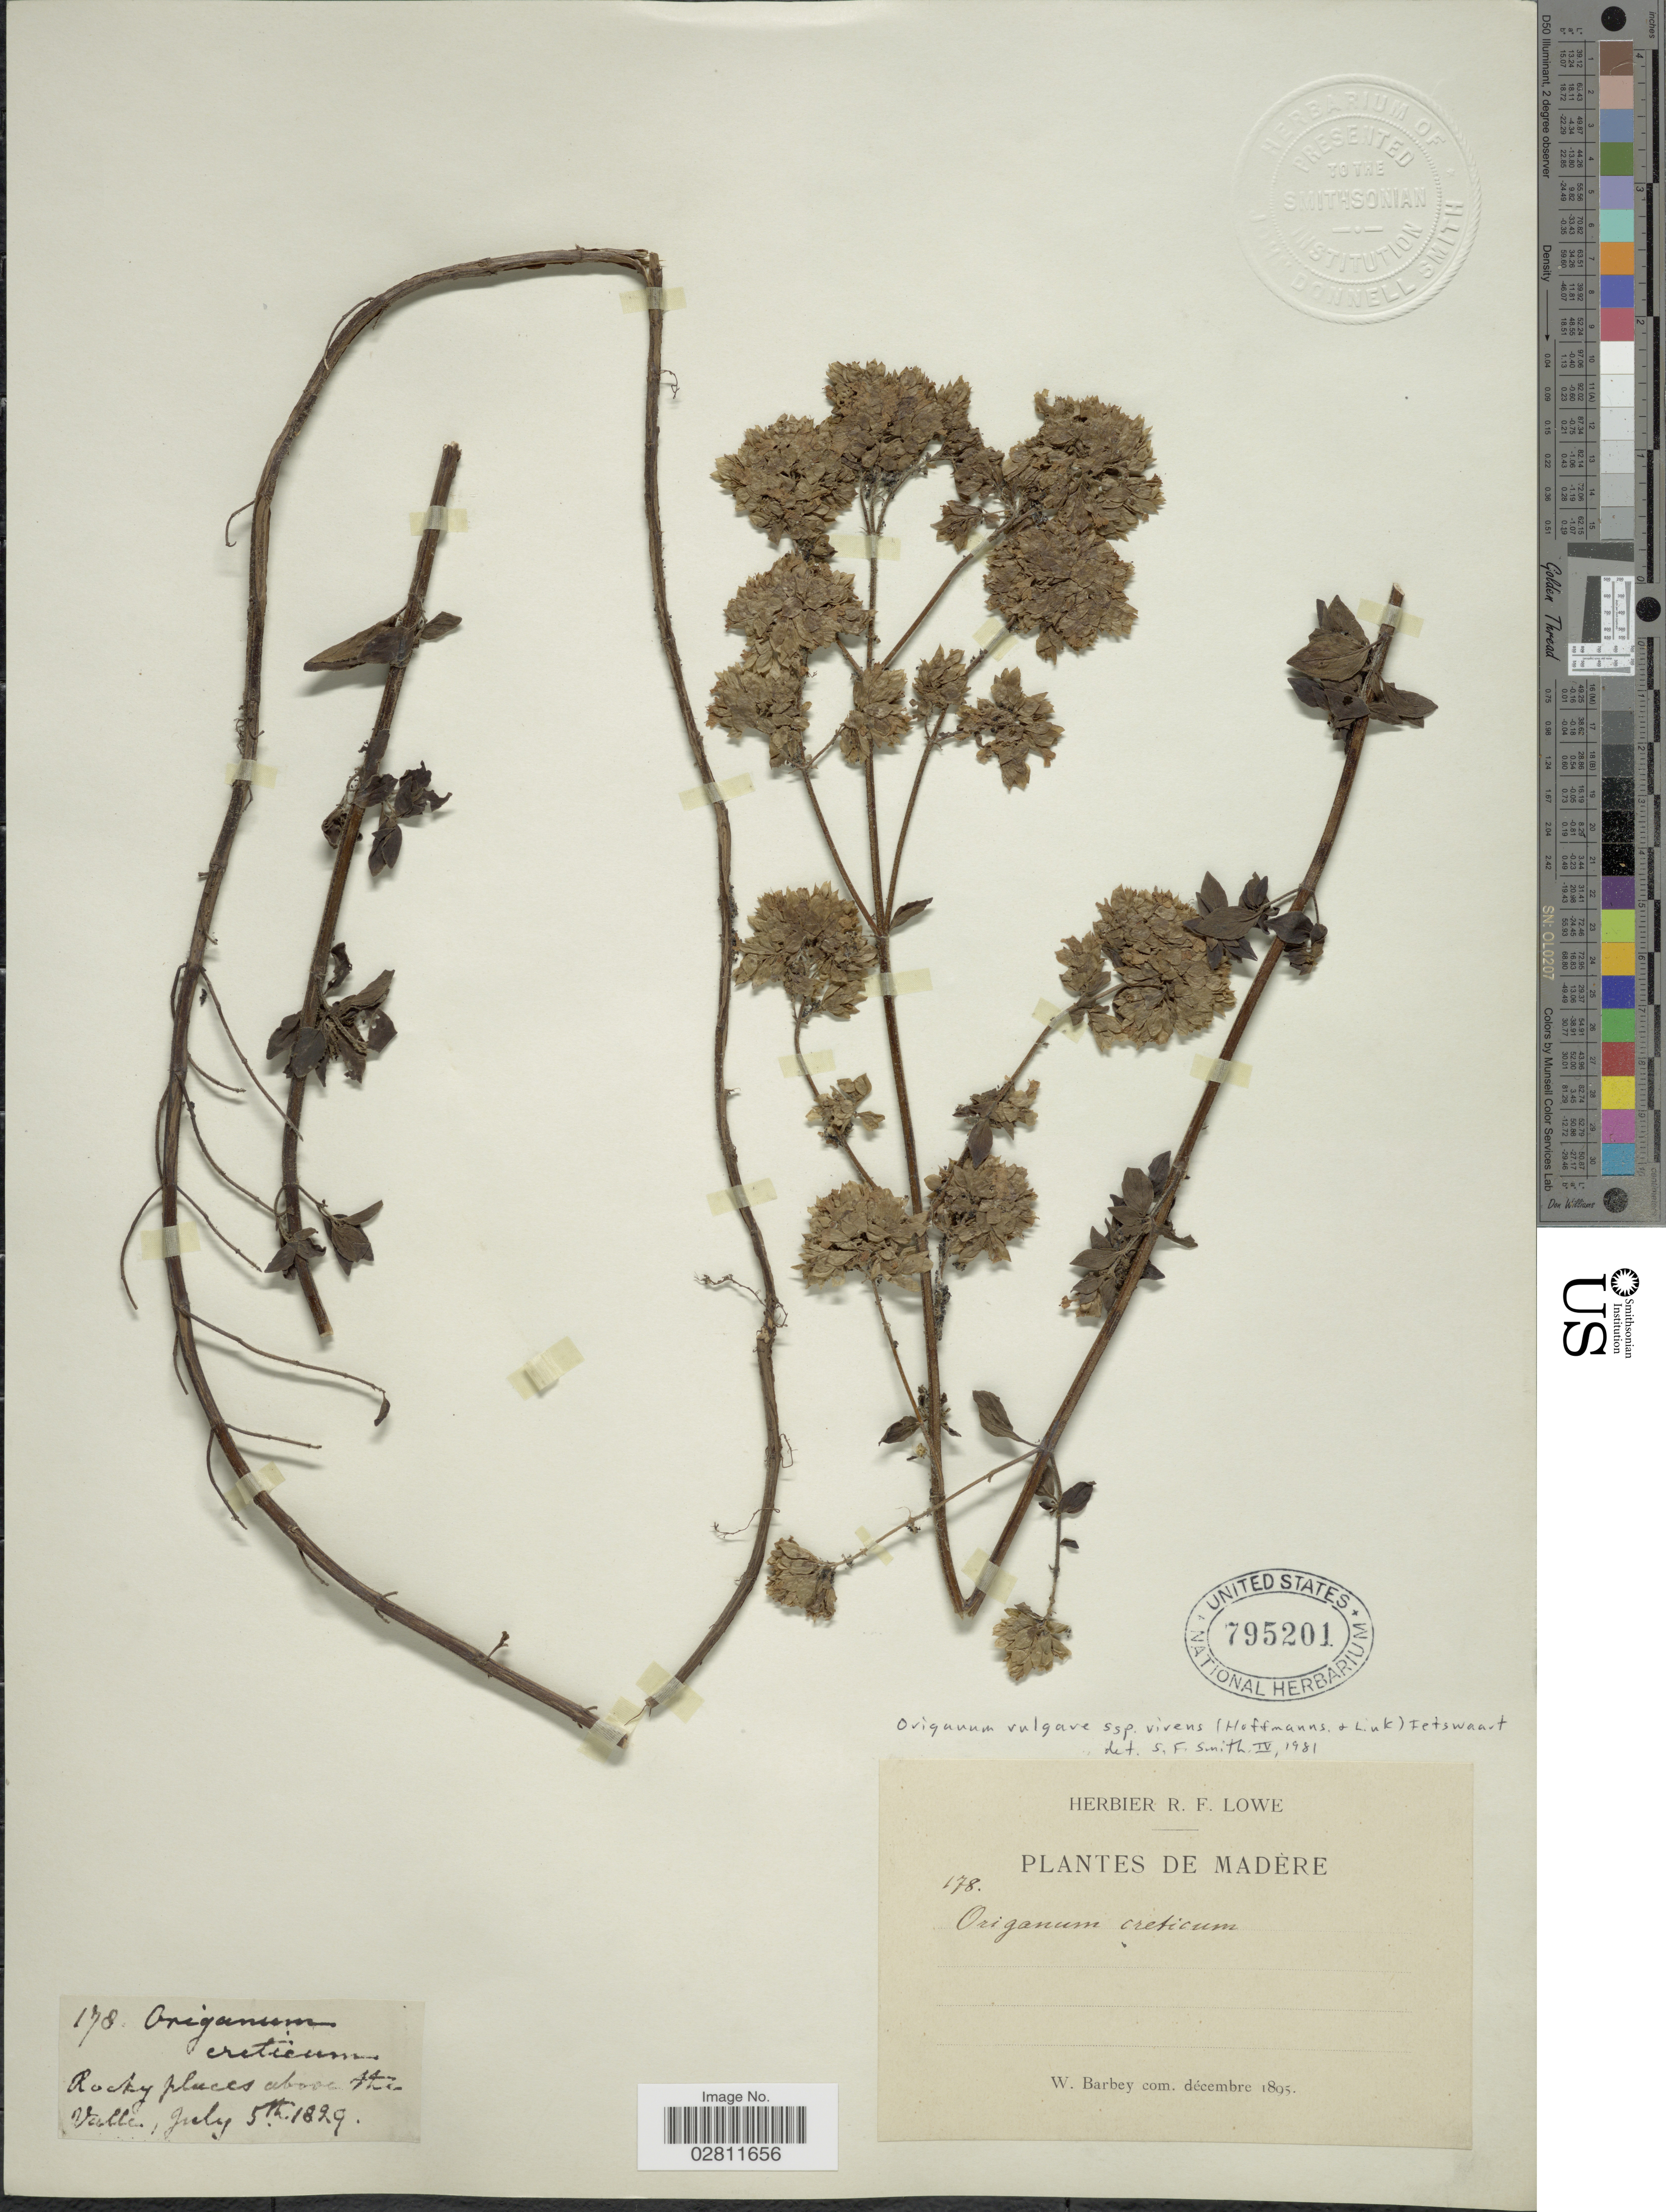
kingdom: Plantae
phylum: Tracheophyta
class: Magnoliopsida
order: Lamiales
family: Lamiaceae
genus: Origanum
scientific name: Origanum vulgare subsp. virens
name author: (Hoffmanns. & Link) Ietsw.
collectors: ex herb. R. F. Lowe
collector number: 178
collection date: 1829-07-05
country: Portugal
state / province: Madeira (Aut. Reg.)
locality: Madere. Rocky places above the [interpreted] Valle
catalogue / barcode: US 795201